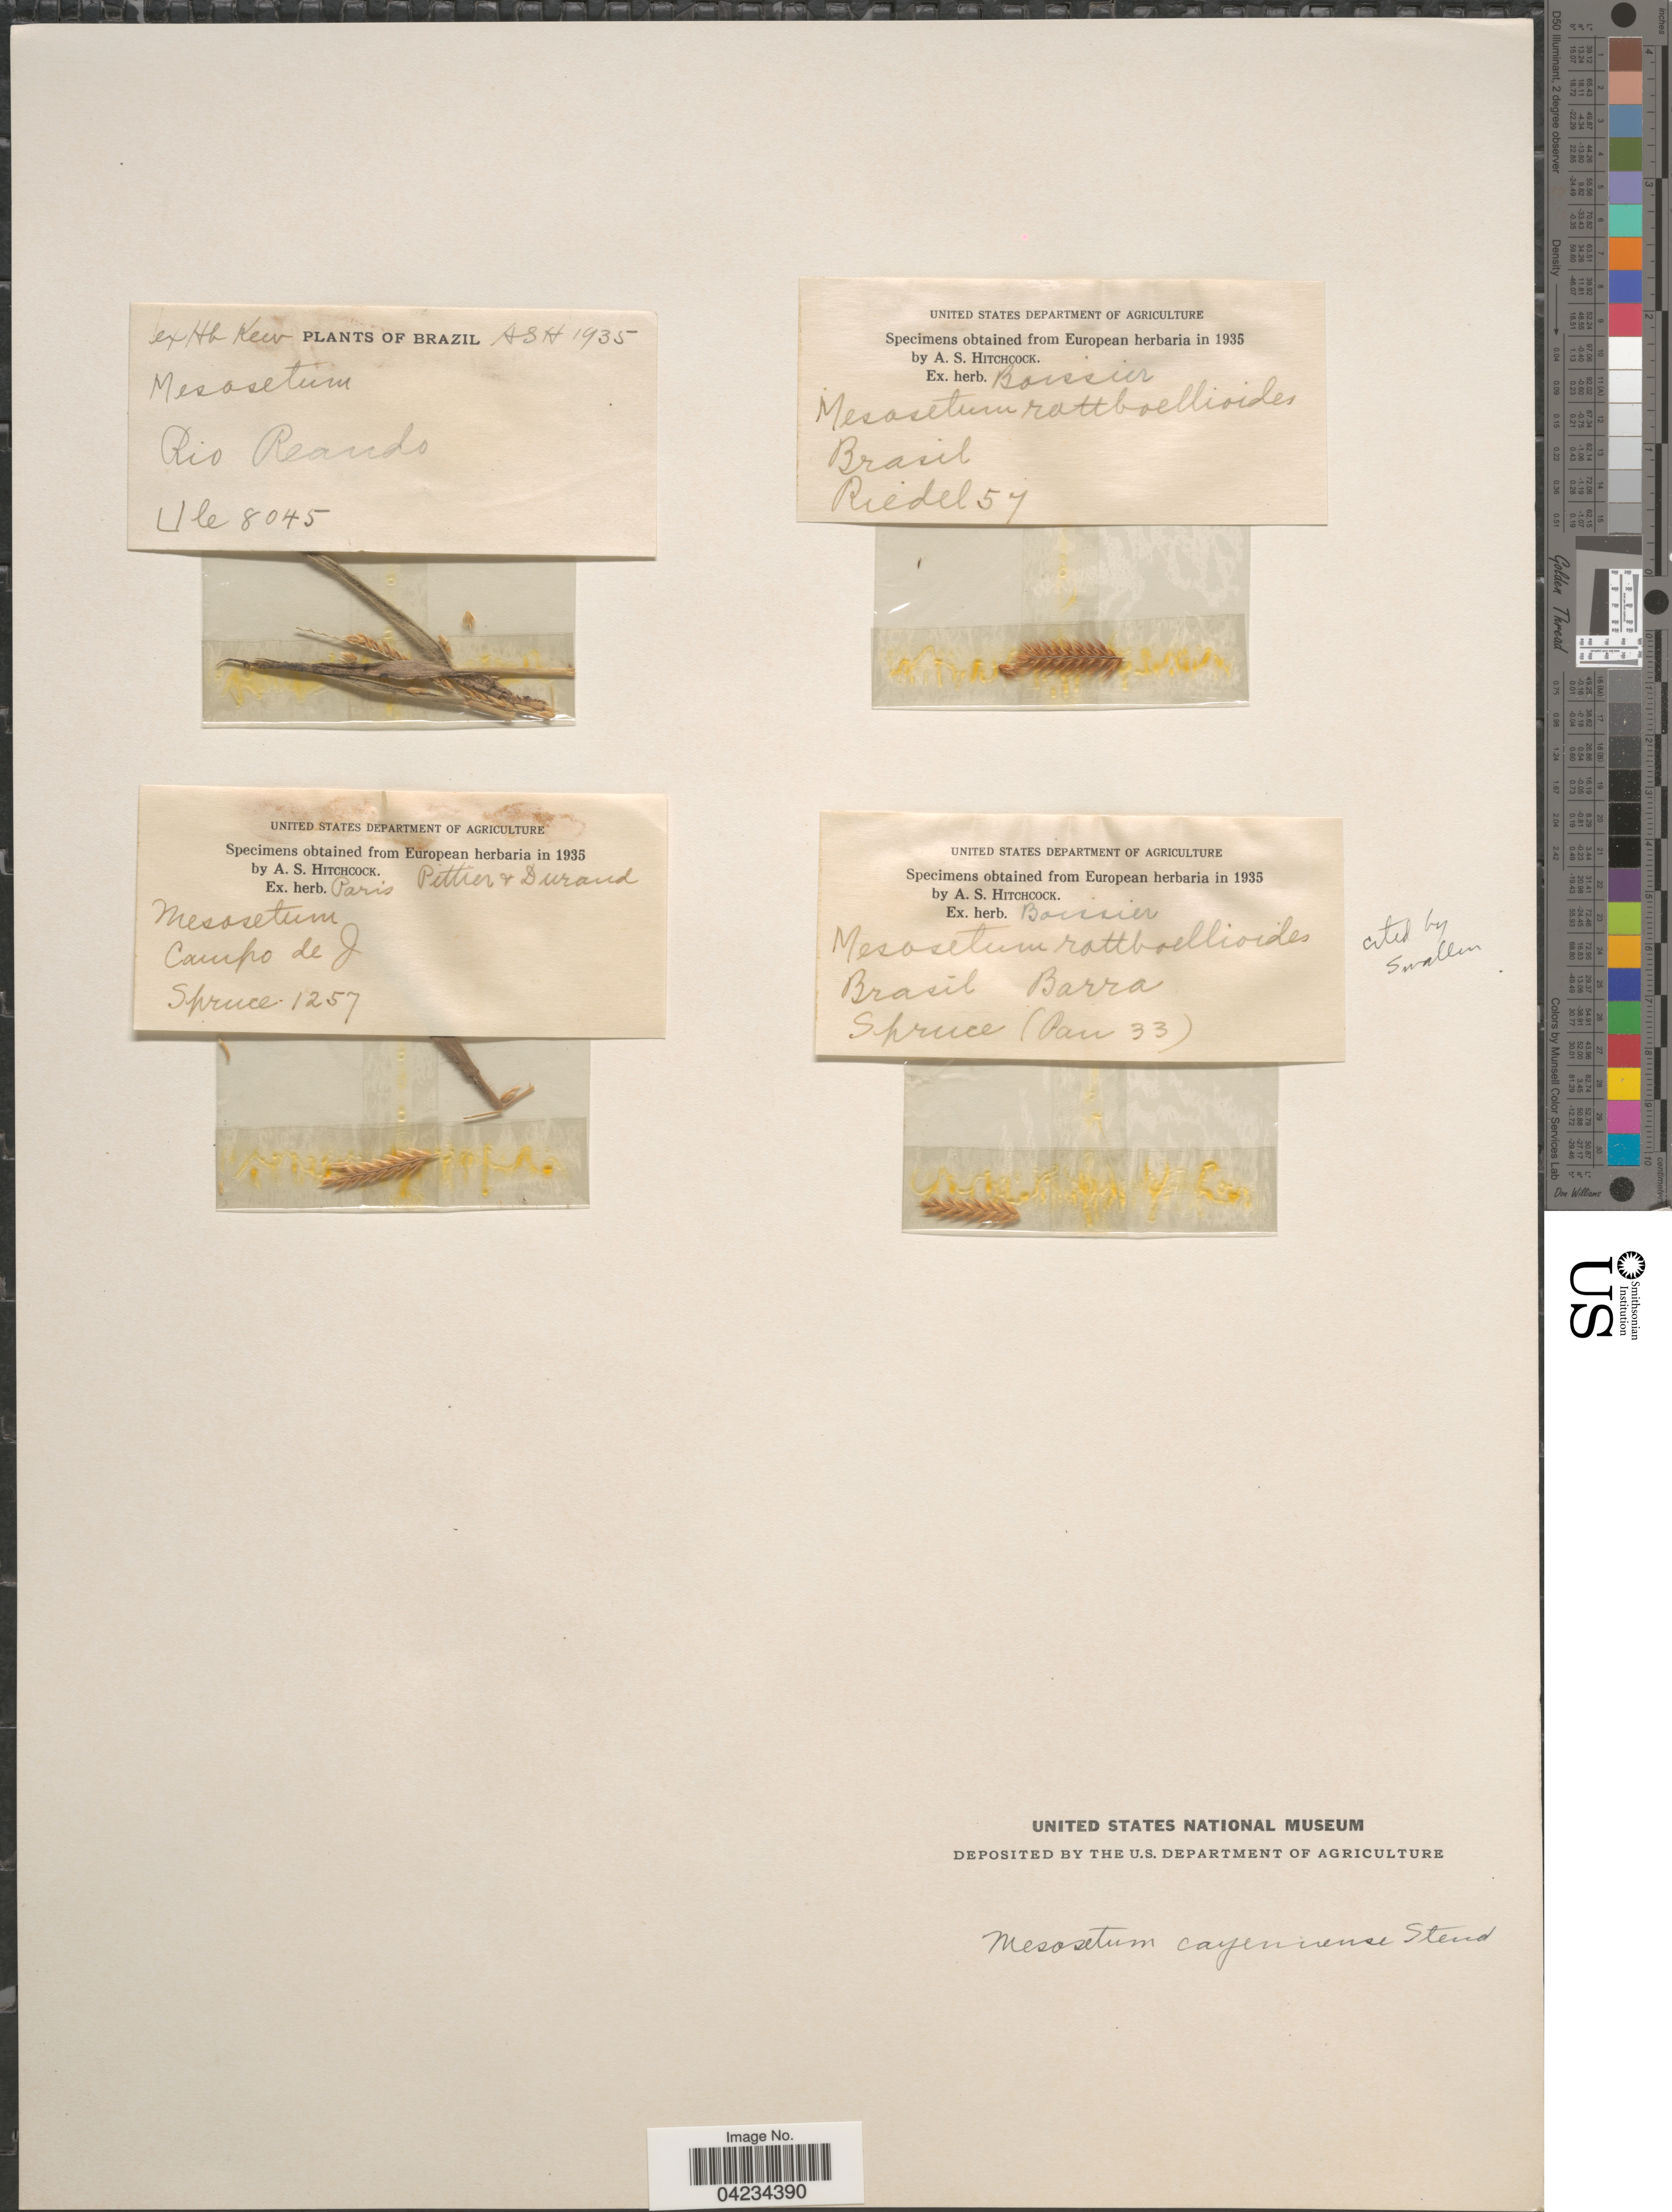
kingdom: Plantae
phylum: Tracheophyta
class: Liliopsida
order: Poales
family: Poaceae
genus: Mesosetum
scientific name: Mesosetum cayennense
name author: Steud.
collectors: Riedel, --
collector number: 57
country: Brazil